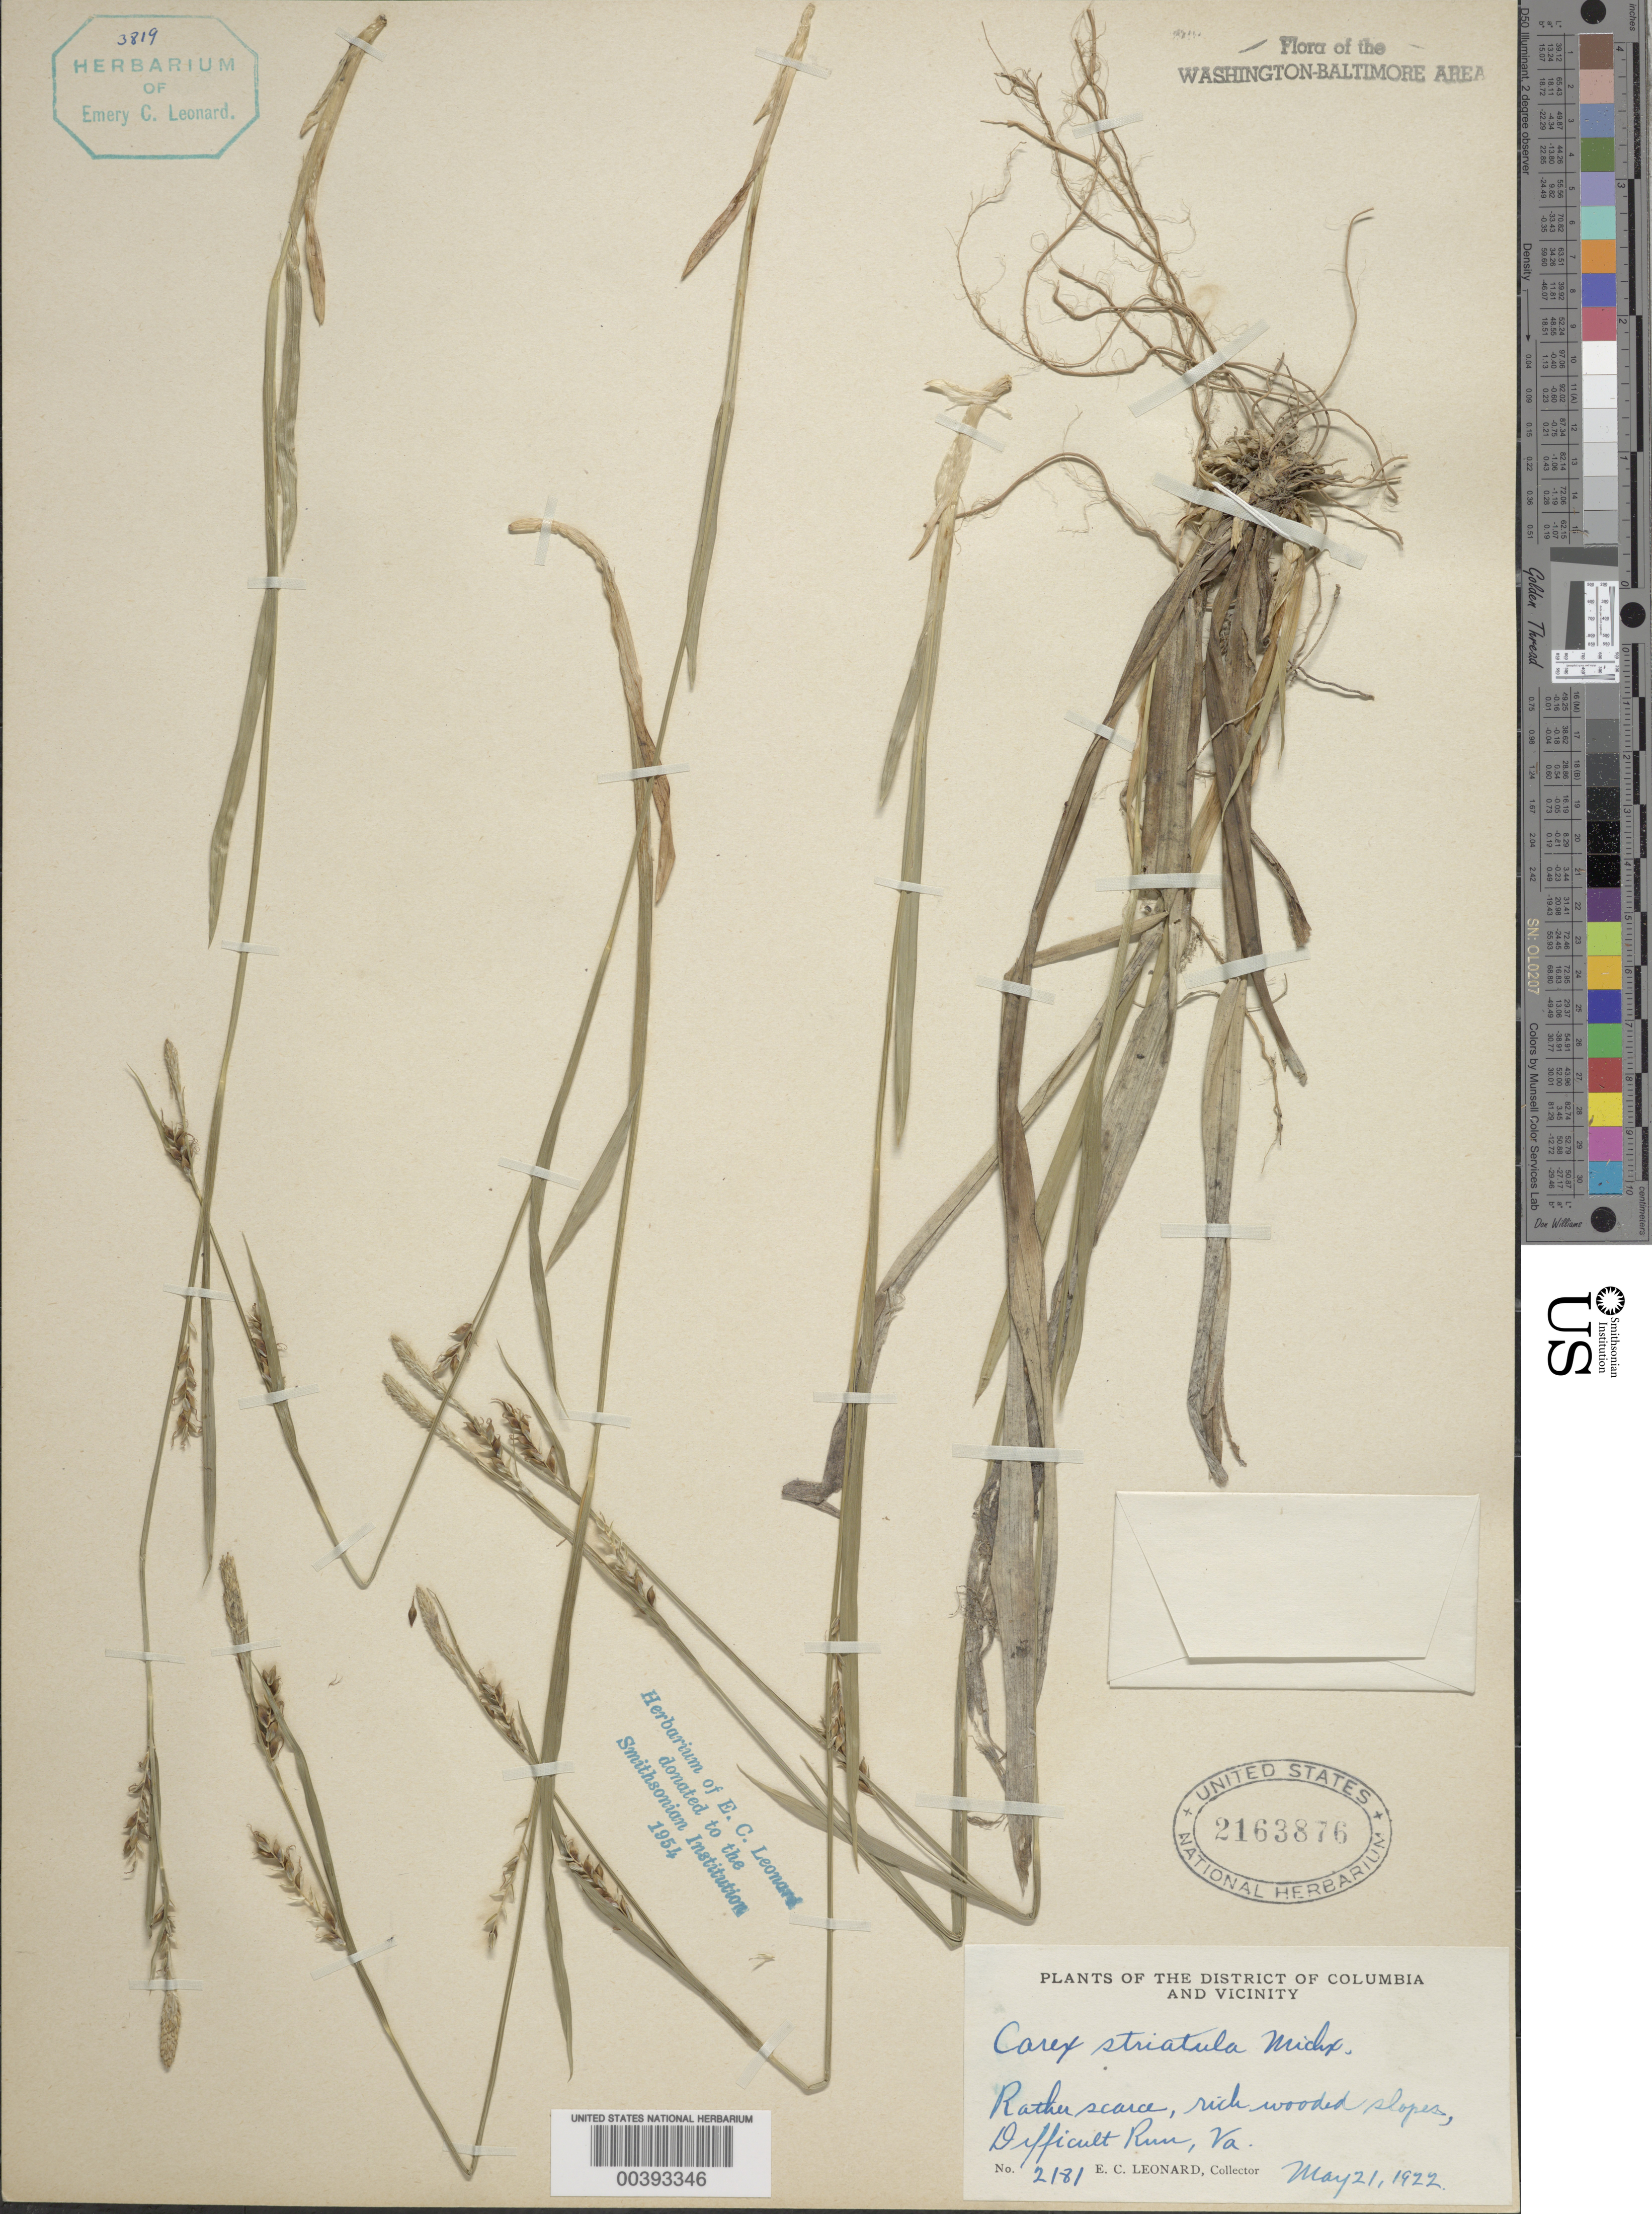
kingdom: Plantae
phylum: Tracheophyta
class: Liliopsida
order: Poales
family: Cyperaceae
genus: Carex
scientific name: Carex striatula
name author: Michx.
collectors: E. C. Leonard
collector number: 2181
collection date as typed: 21 May 1922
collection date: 1922-05-21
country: United States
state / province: Virginia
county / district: Fairfax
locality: Difficult Run C. & O. Canal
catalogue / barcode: US 2163876